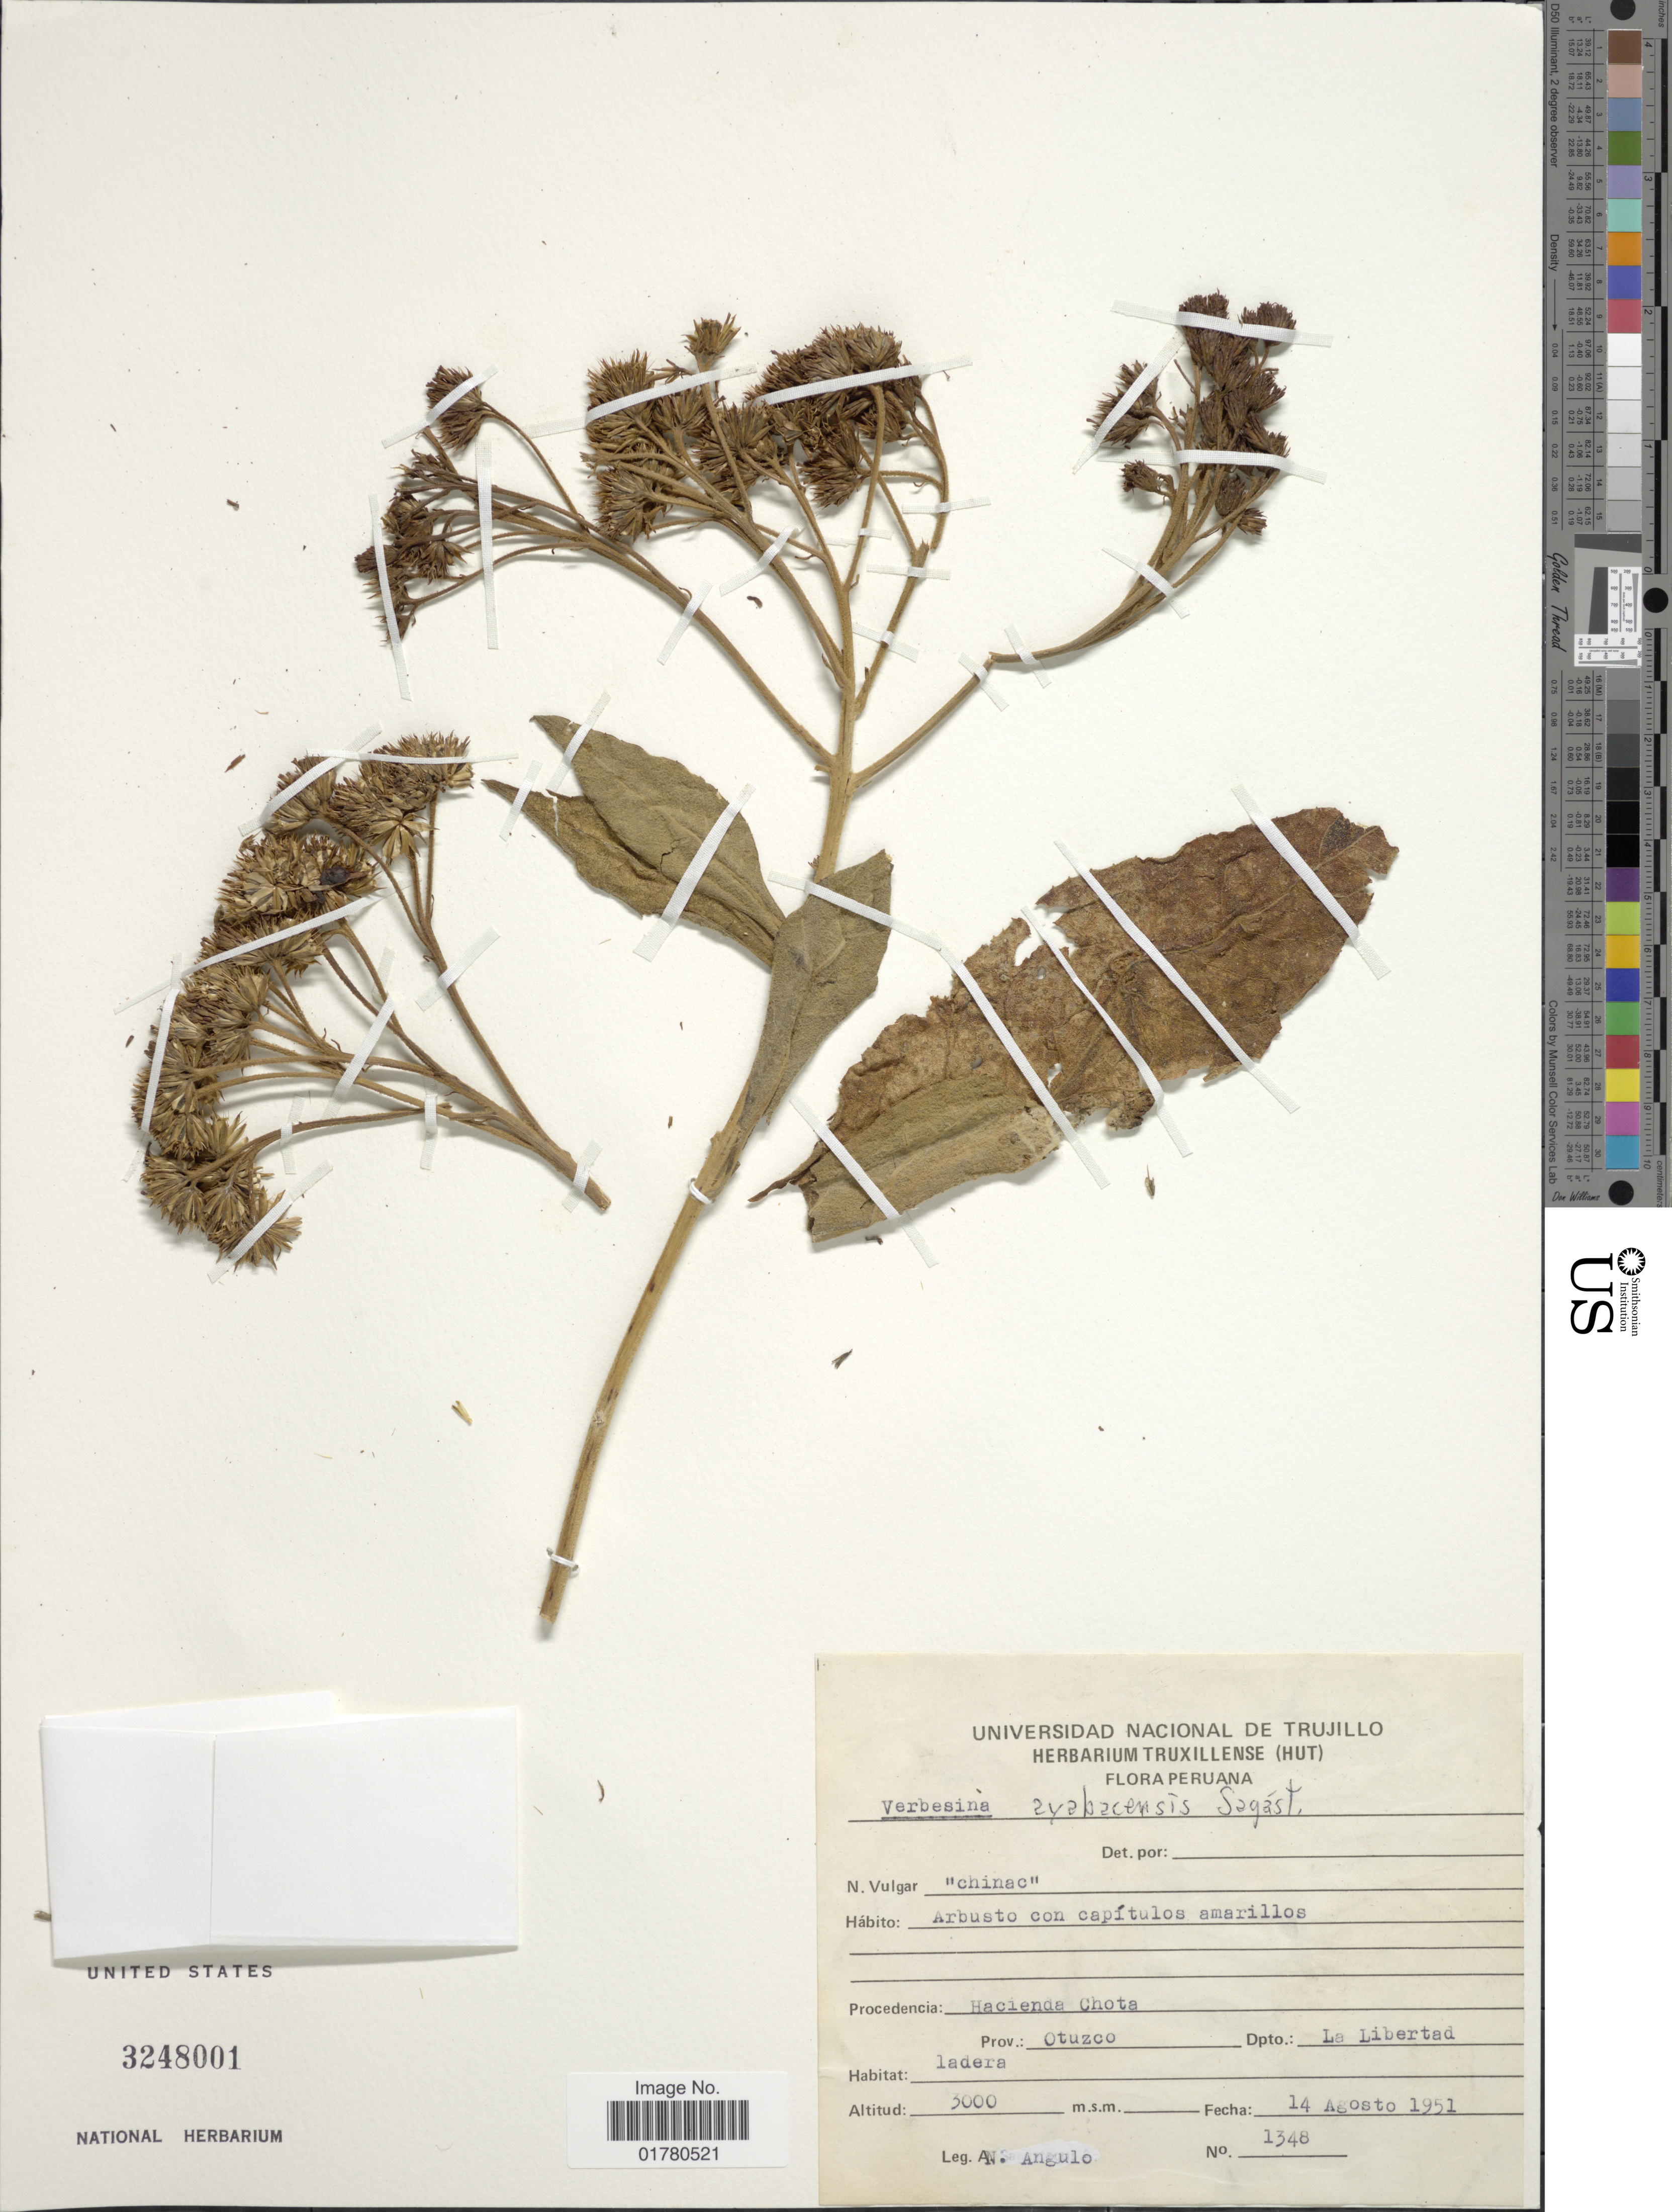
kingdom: Plantae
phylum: Tracheophyta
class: Magnoliopsida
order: Asterales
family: Asteraceae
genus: Verbesina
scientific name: Verbesina ayabacensis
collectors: A. Angulo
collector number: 1348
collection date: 1951-08-14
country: Peru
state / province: La Libertad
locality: Hacienda Chota, Prov. Otuzco, Dpto La Libertad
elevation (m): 3000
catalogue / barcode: US 3248001